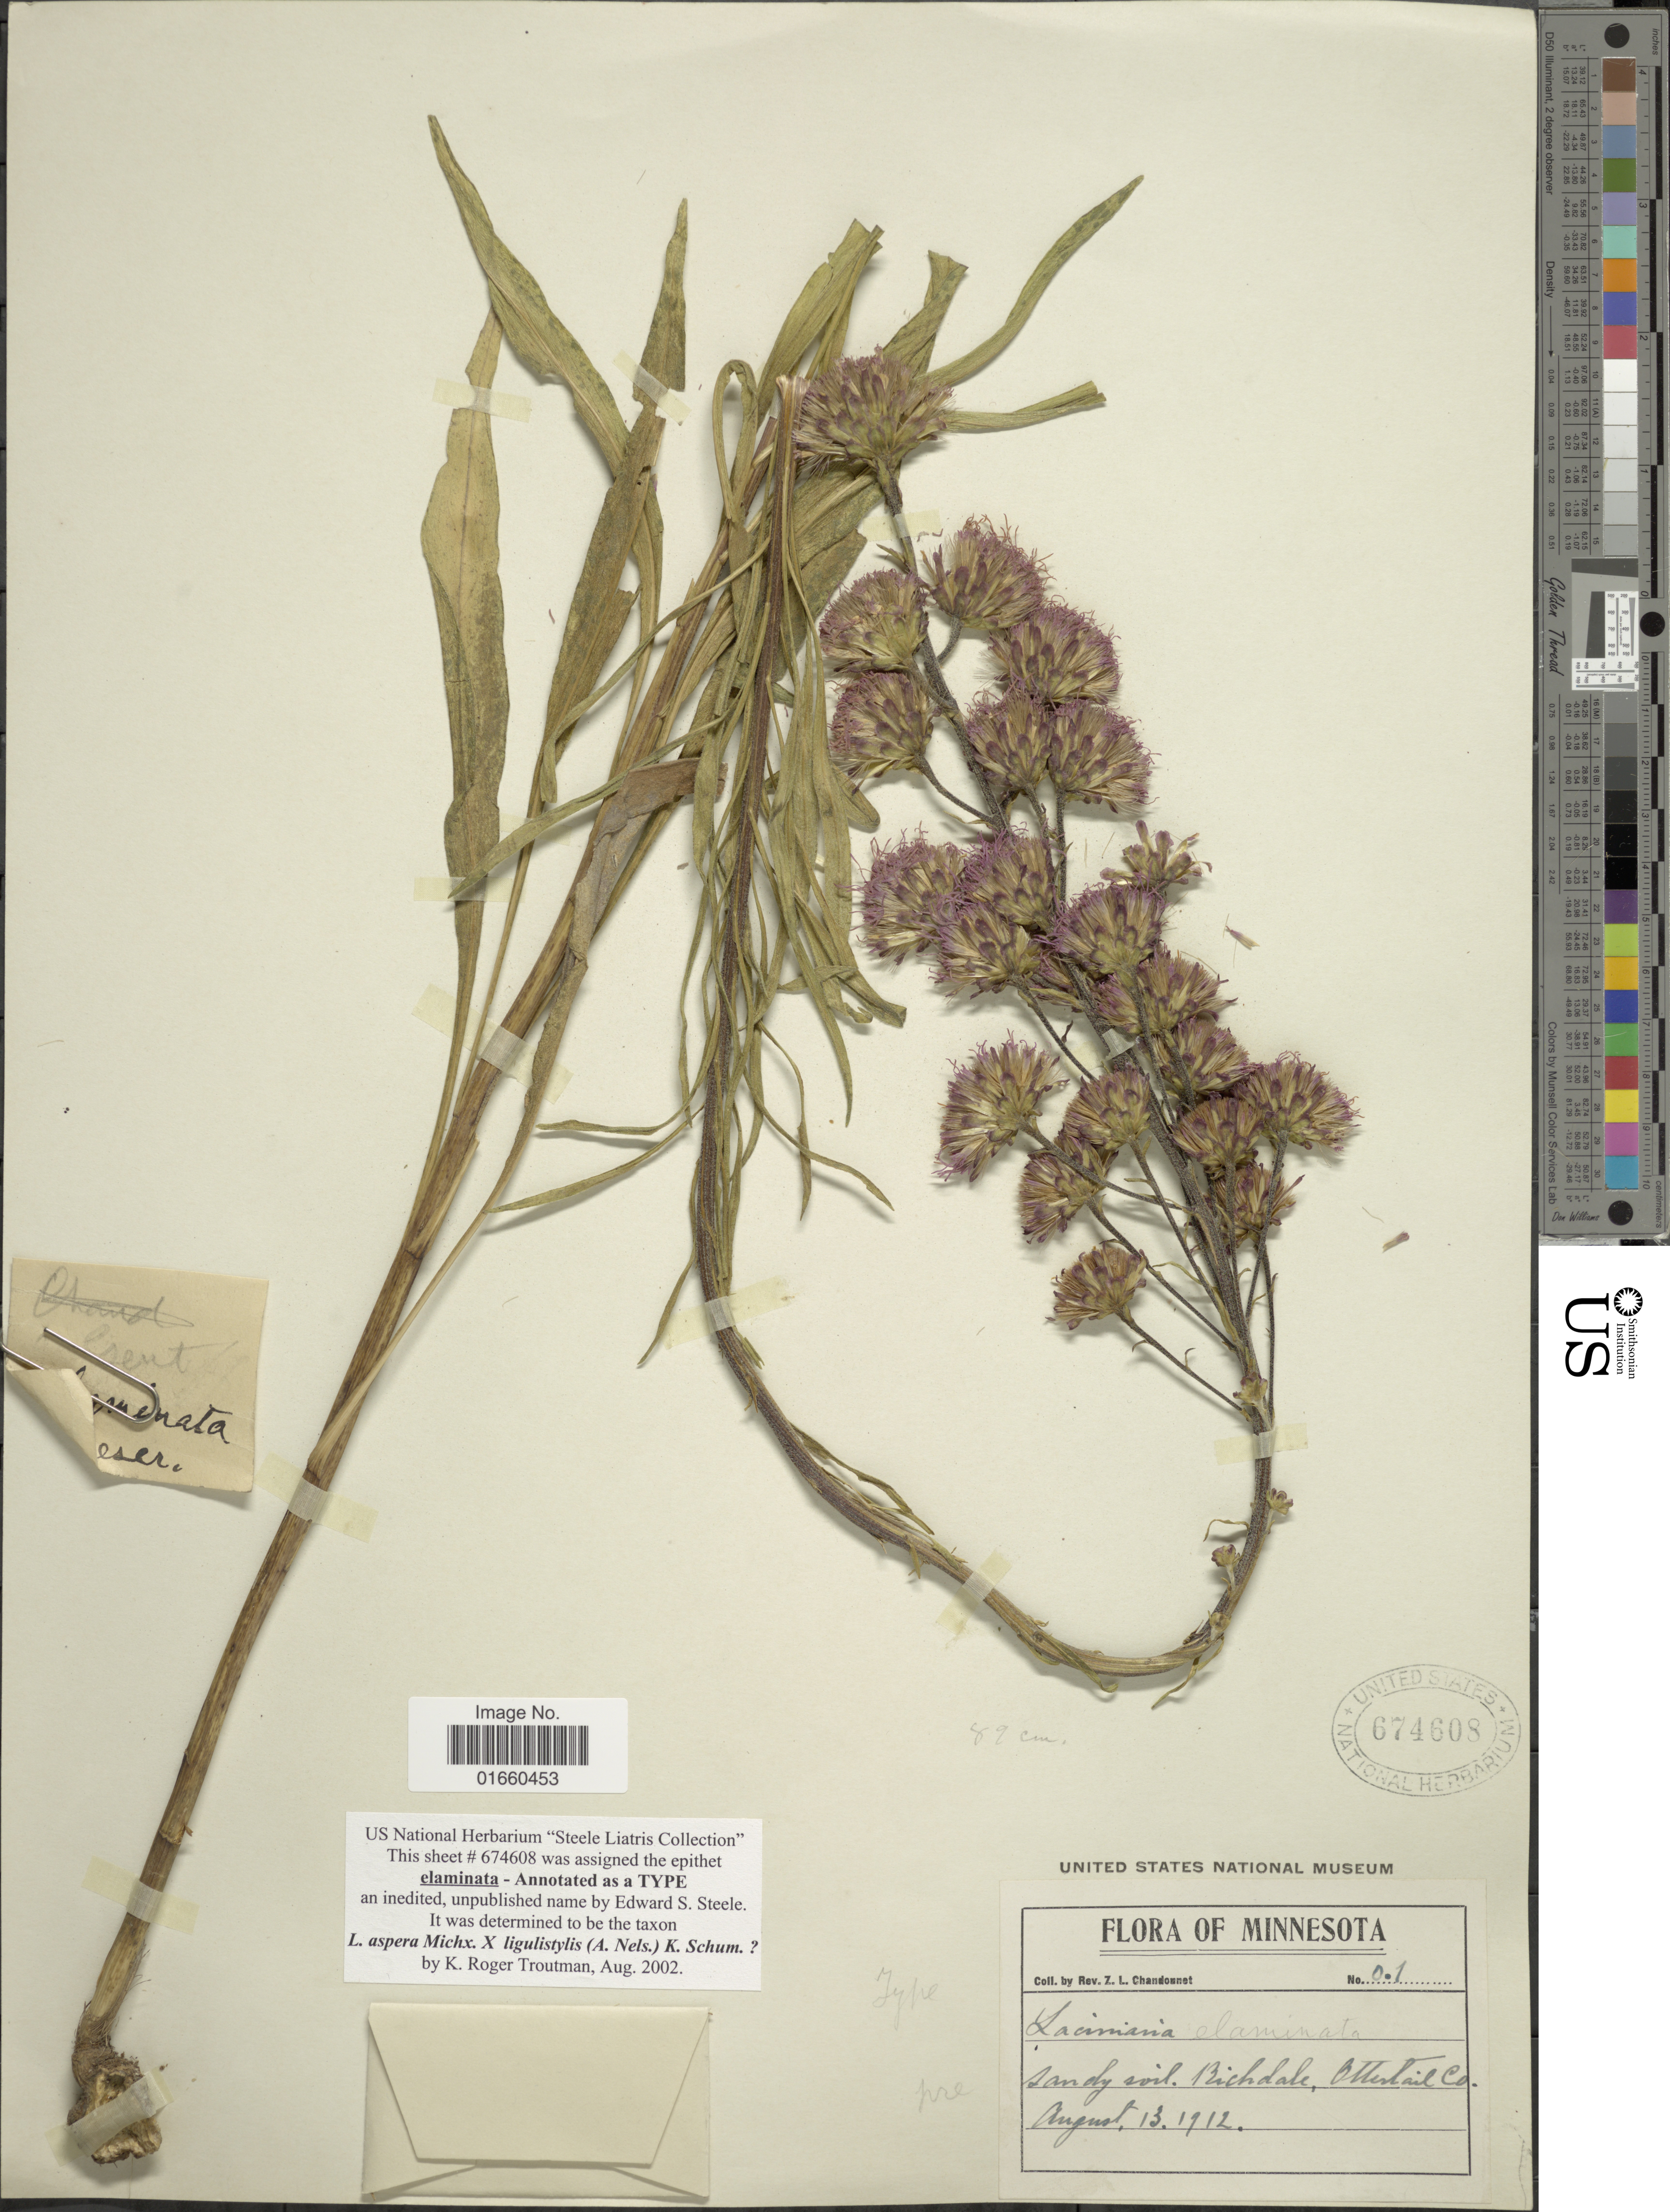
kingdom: Plantae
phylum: Tracheophyta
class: Magnoliopsida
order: Asterales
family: Asteraceae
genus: Liatris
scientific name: Liatris aspera x L. ligulistylus (A. Nelson) K. Schum.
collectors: Z. Chandonnet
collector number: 01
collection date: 1912-08-13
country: United States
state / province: Minnesota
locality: Richdale, Otter Tail Co.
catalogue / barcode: US 674608